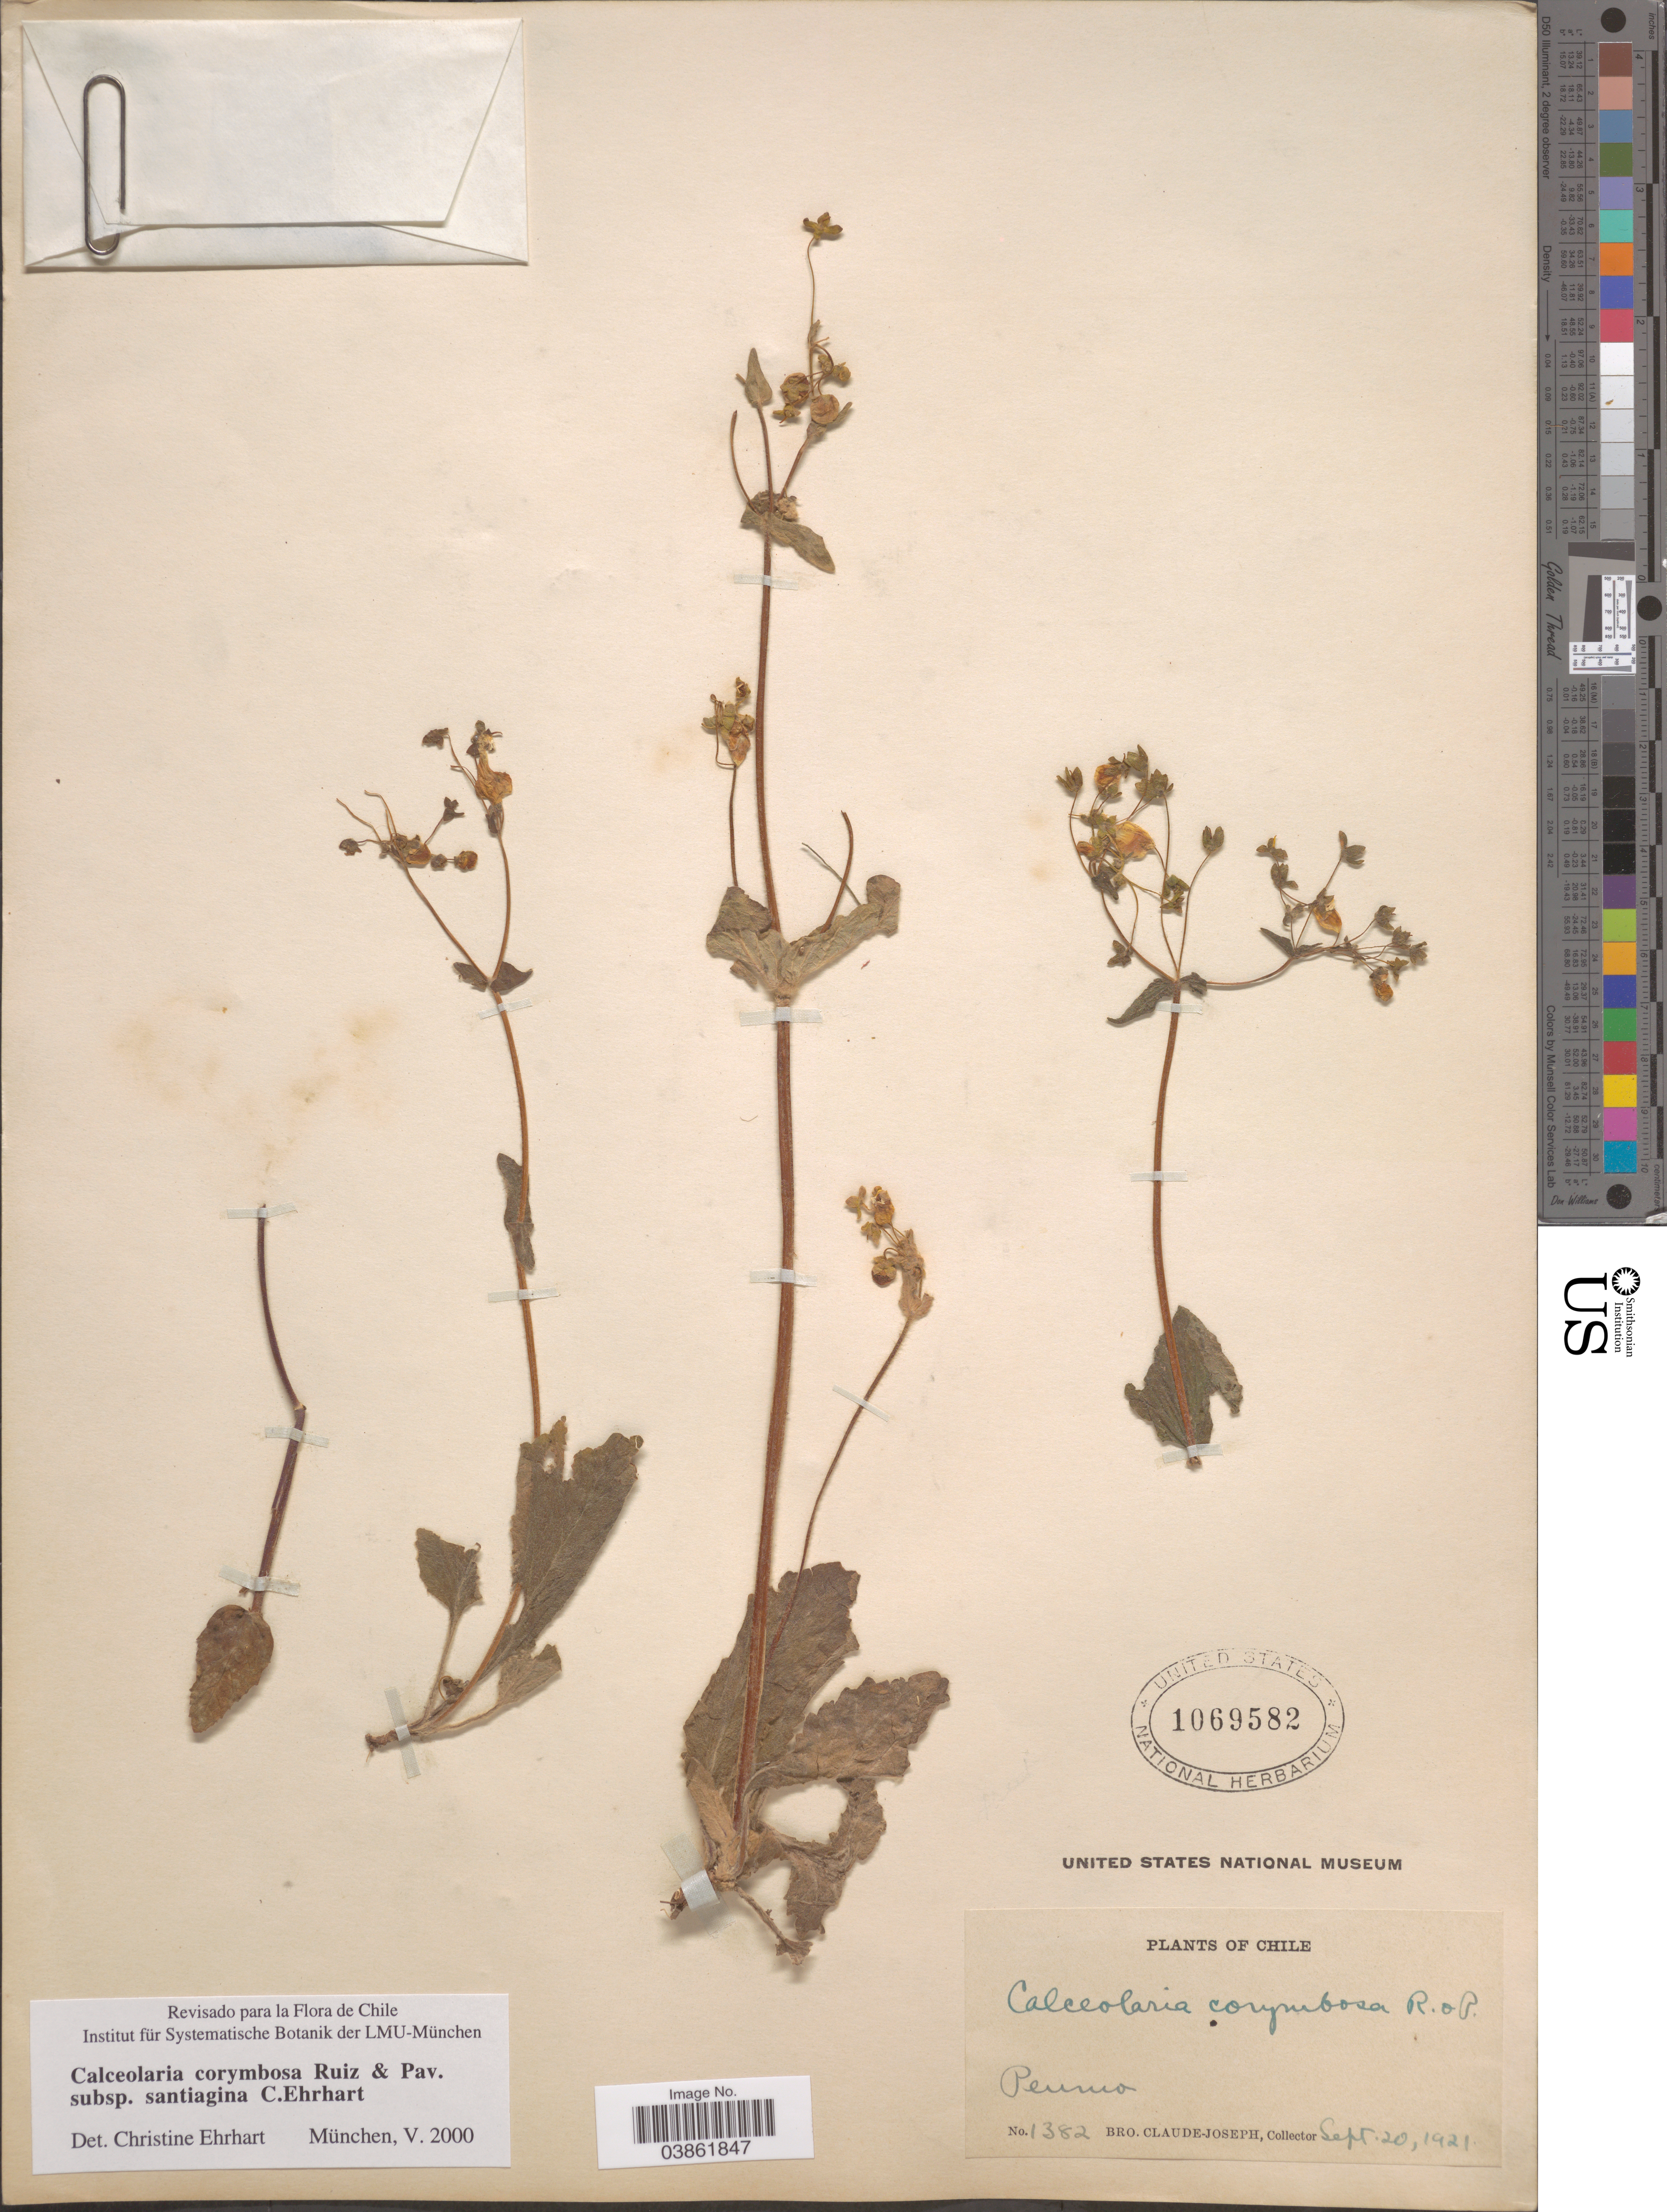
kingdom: Plantae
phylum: Tracheophyta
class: Magnoliopsida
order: Lamiales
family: Calceolariaceae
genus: Calceolaria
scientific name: Calceolaria corymbosa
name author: Ruiz & Pav.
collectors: Bro. Claude-Joseph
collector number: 1382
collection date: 1921-09-20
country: Chile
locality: Peumo.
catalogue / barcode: US 1069582